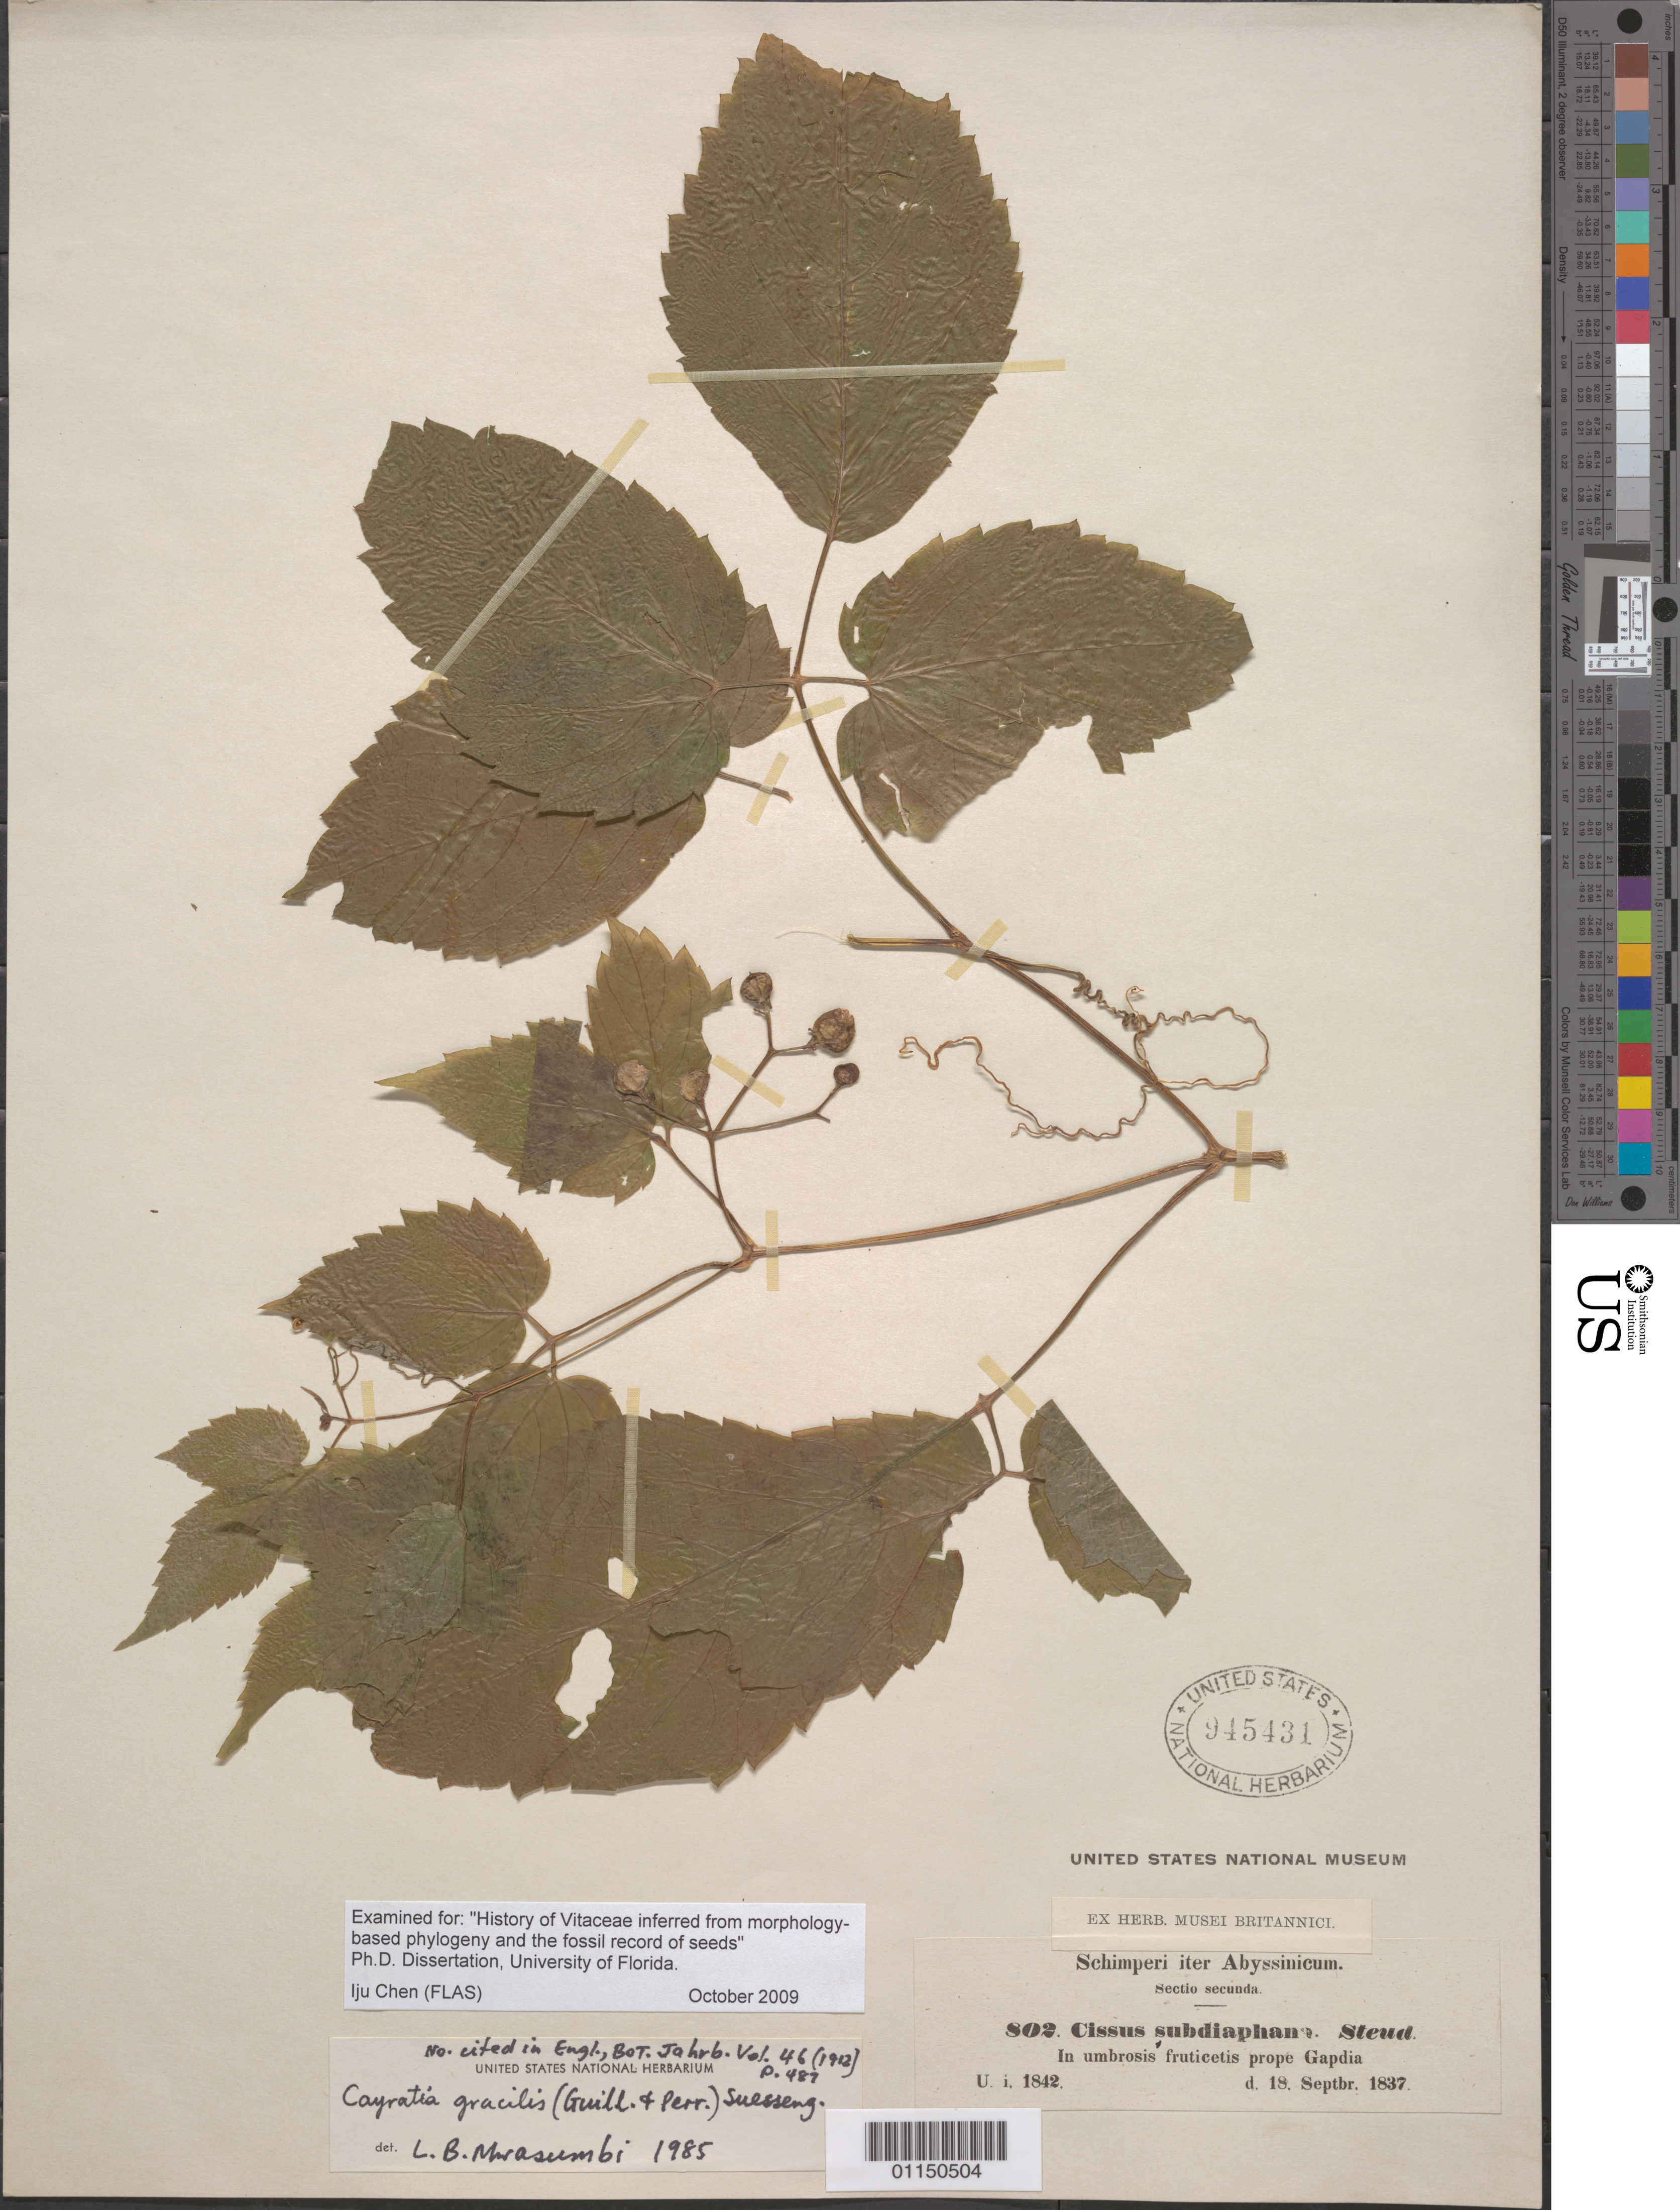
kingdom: Plantae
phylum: Tracheophyta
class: Magnoliopsida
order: Vitales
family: Vitaceae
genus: Cayratia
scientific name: Cayratia gracilis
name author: (Guill. & Perr.) Suess.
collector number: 802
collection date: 1837-09-18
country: Ethiopia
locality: Prope Gapdia.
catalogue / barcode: US 945431